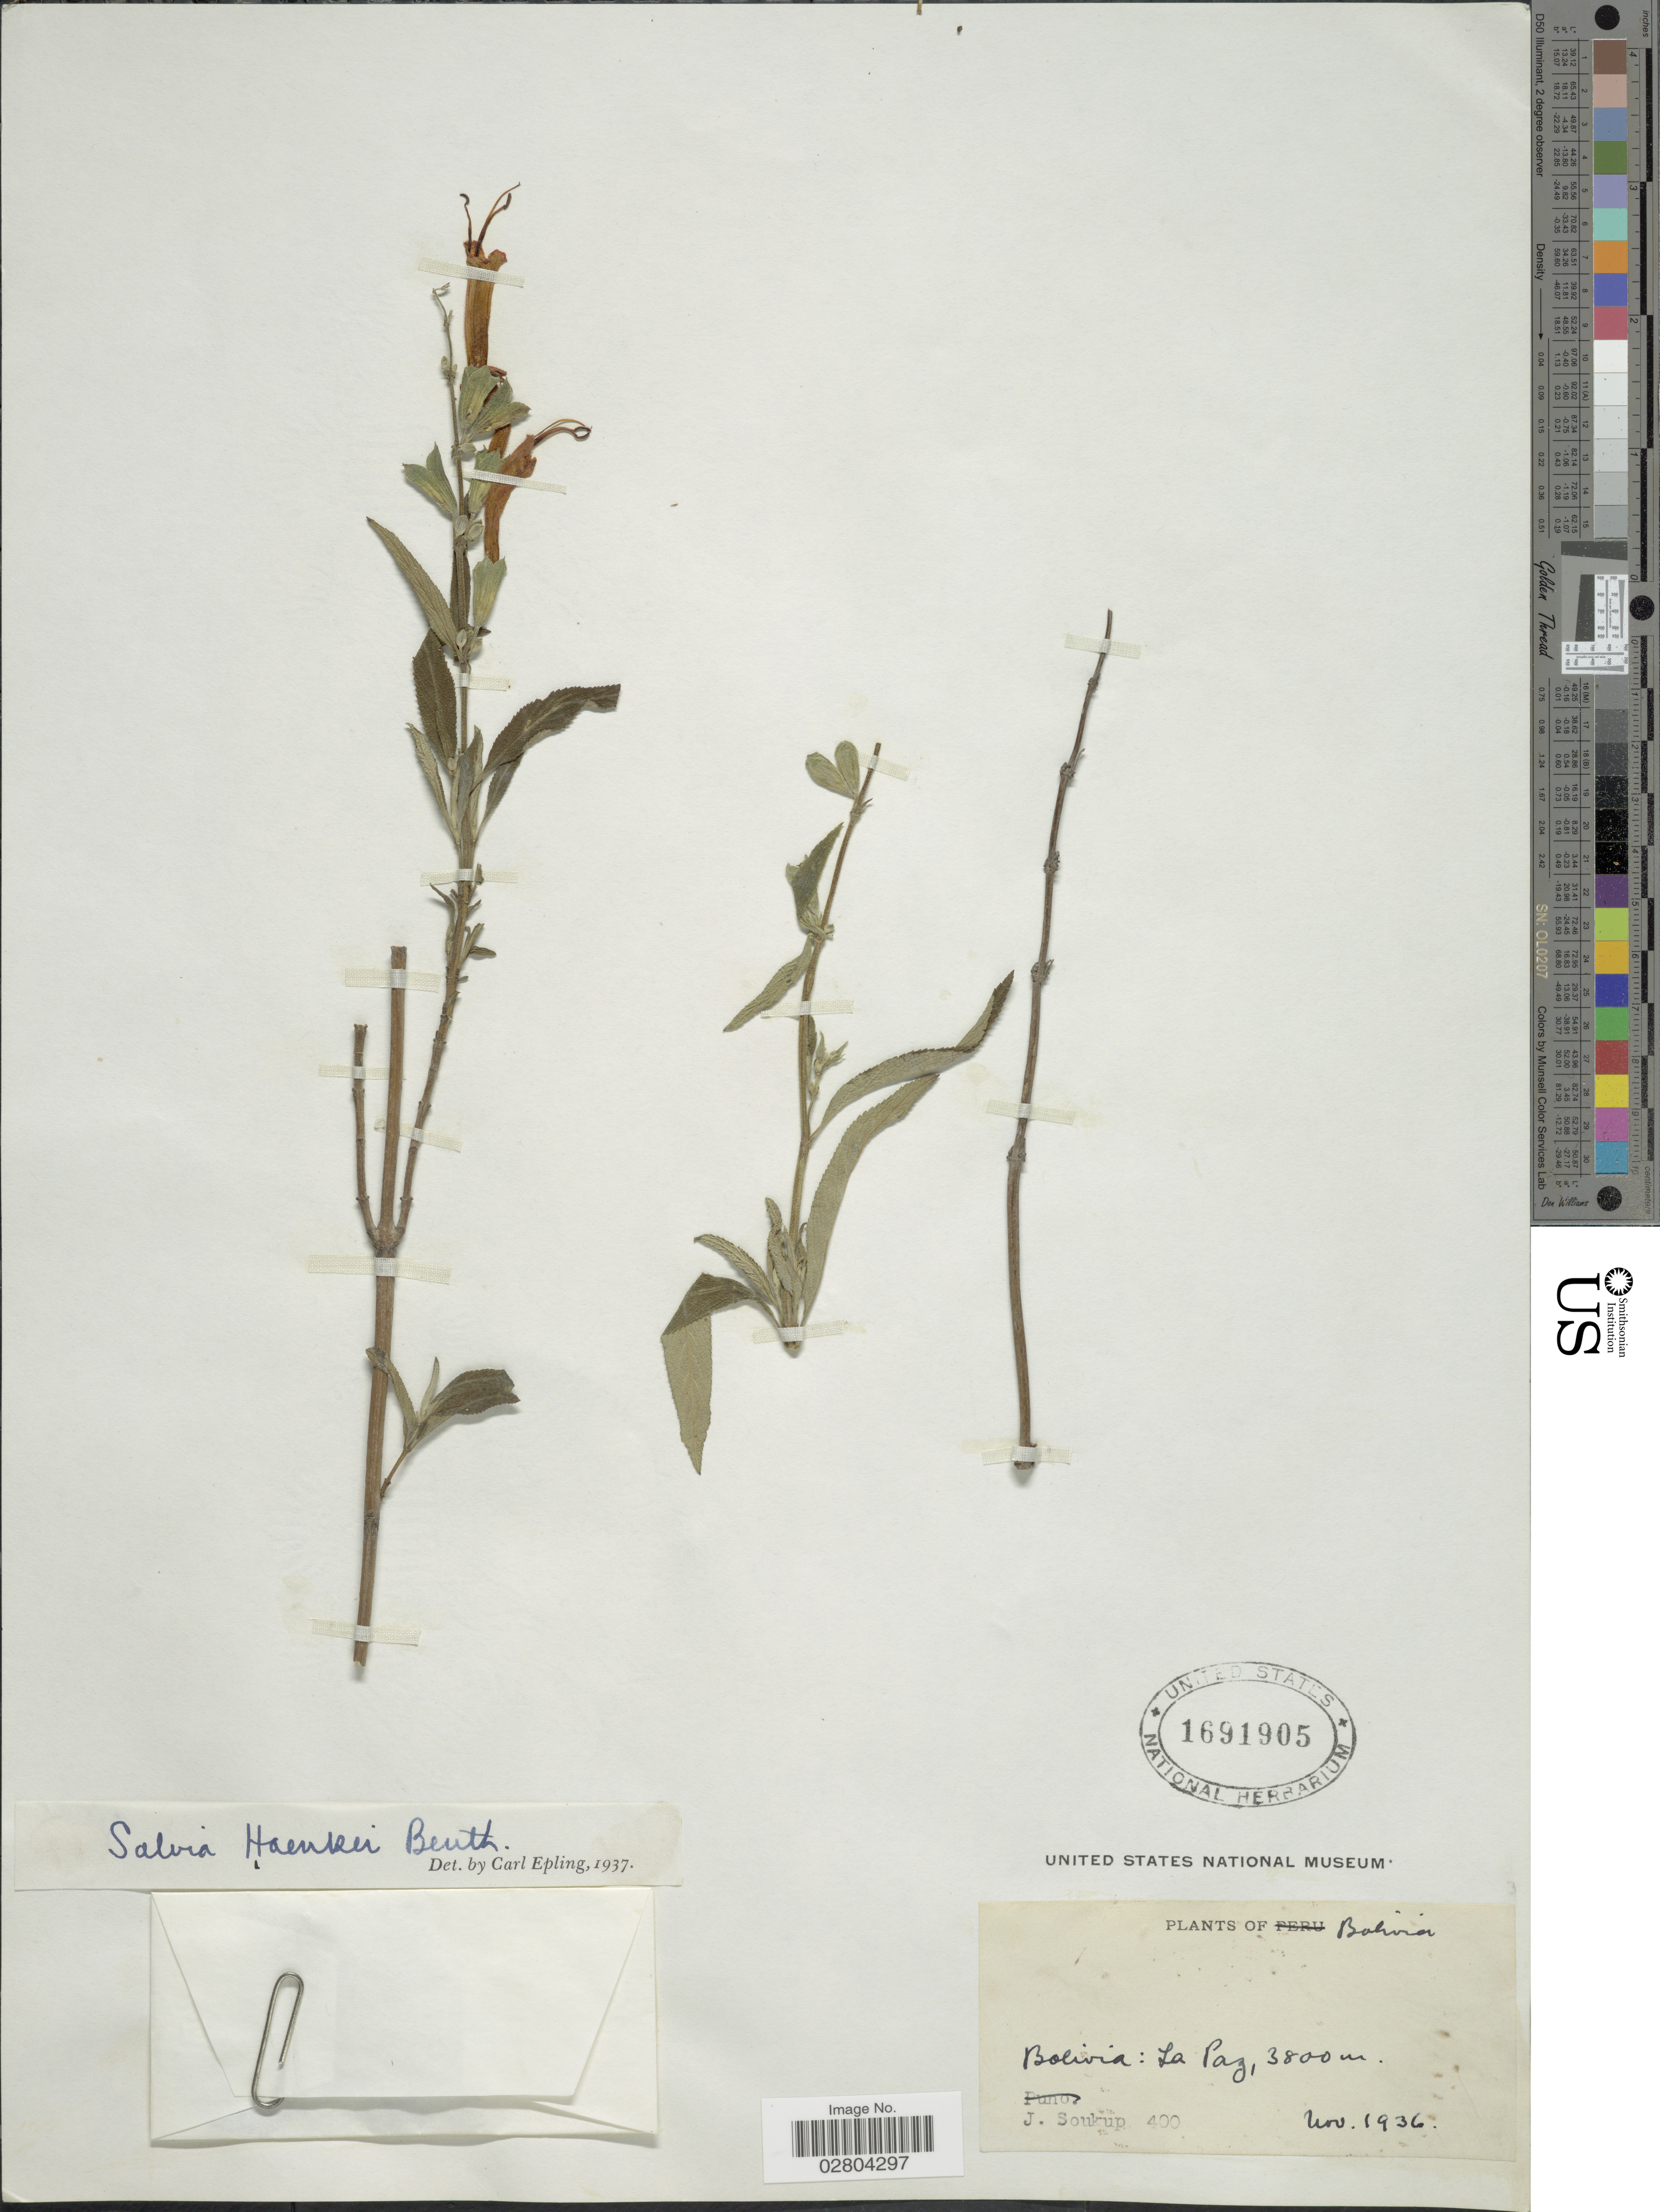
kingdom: Plantae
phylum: Tracheophyta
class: Magnoliopsida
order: Lamiales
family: Lamiaceae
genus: Salvia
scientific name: Salvia haenkei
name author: Benth.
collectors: J. Soukup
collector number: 400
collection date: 1936-11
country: Bolivia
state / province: La Paz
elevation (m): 3800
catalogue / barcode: US 1691905